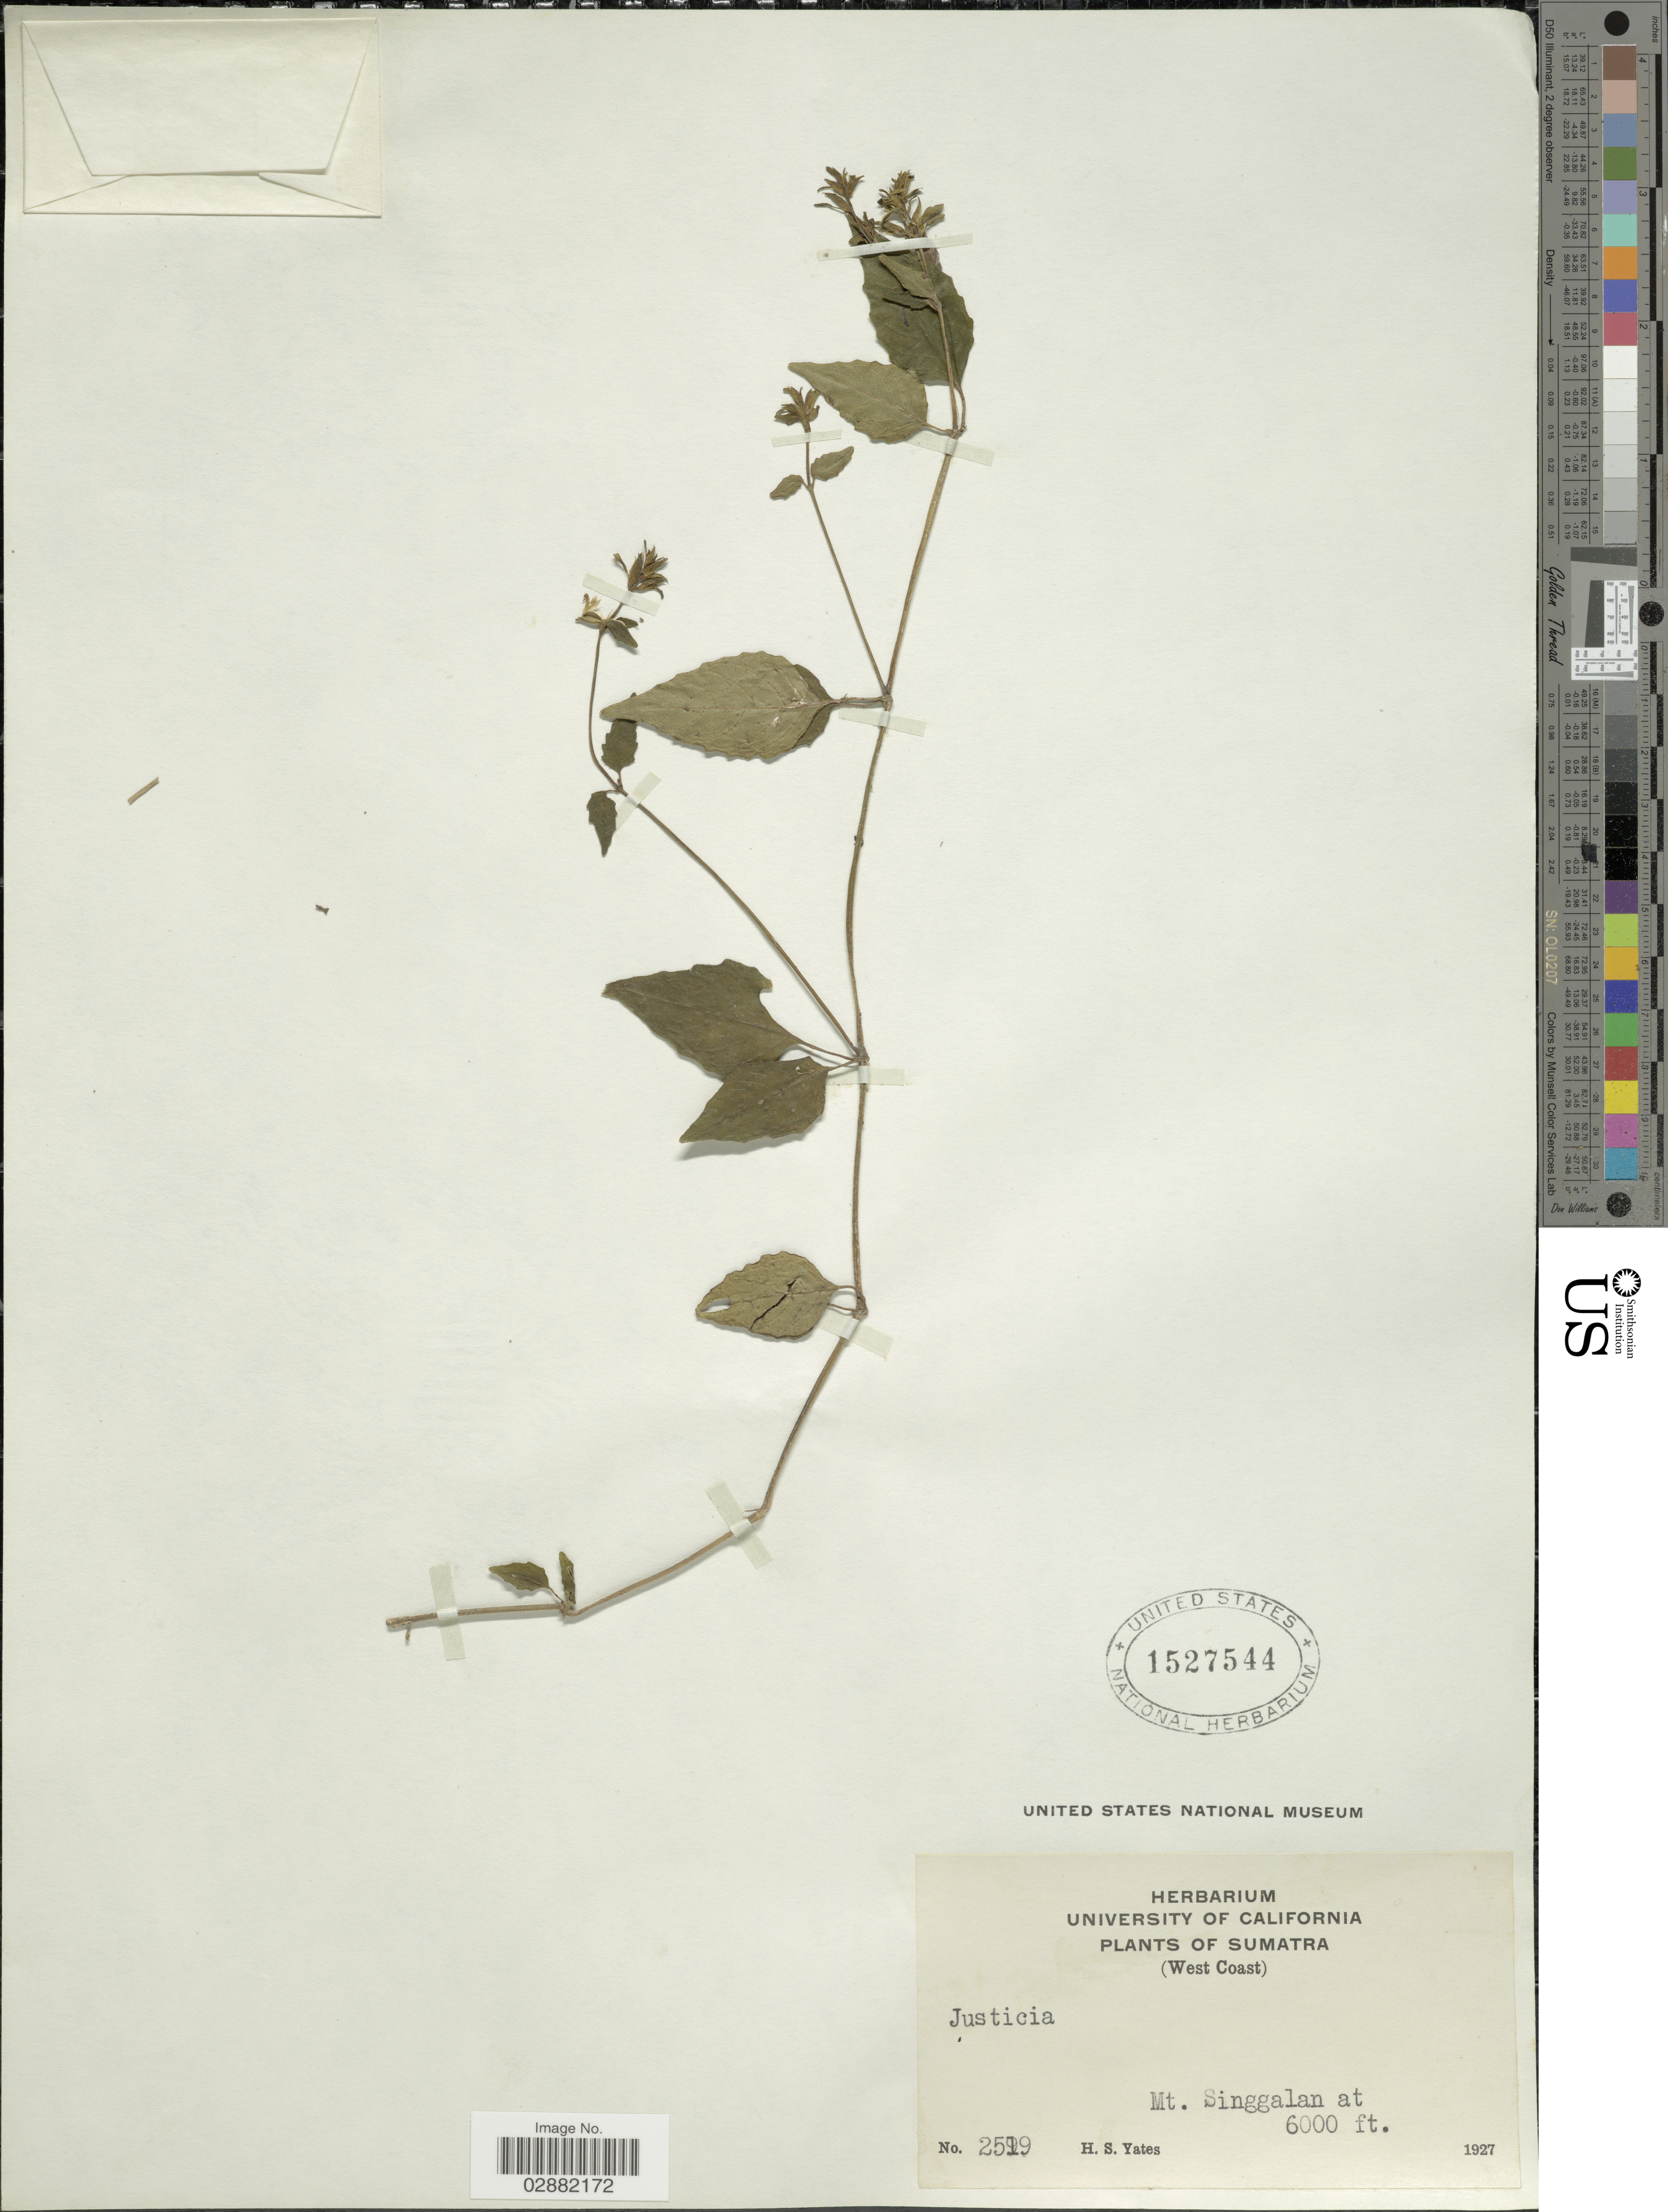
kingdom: Plantae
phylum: Tracheophyta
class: Magnoliopsida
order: Lamiales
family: Acanthaceae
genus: Justicia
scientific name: Justicia sp.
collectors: H. S. Yates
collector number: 2519*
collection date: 1927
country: Indonesia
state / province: Sumatra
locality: Sumatra. (West Coast). Mt. Singgalan.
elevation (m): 1829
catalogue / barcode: US 1527544